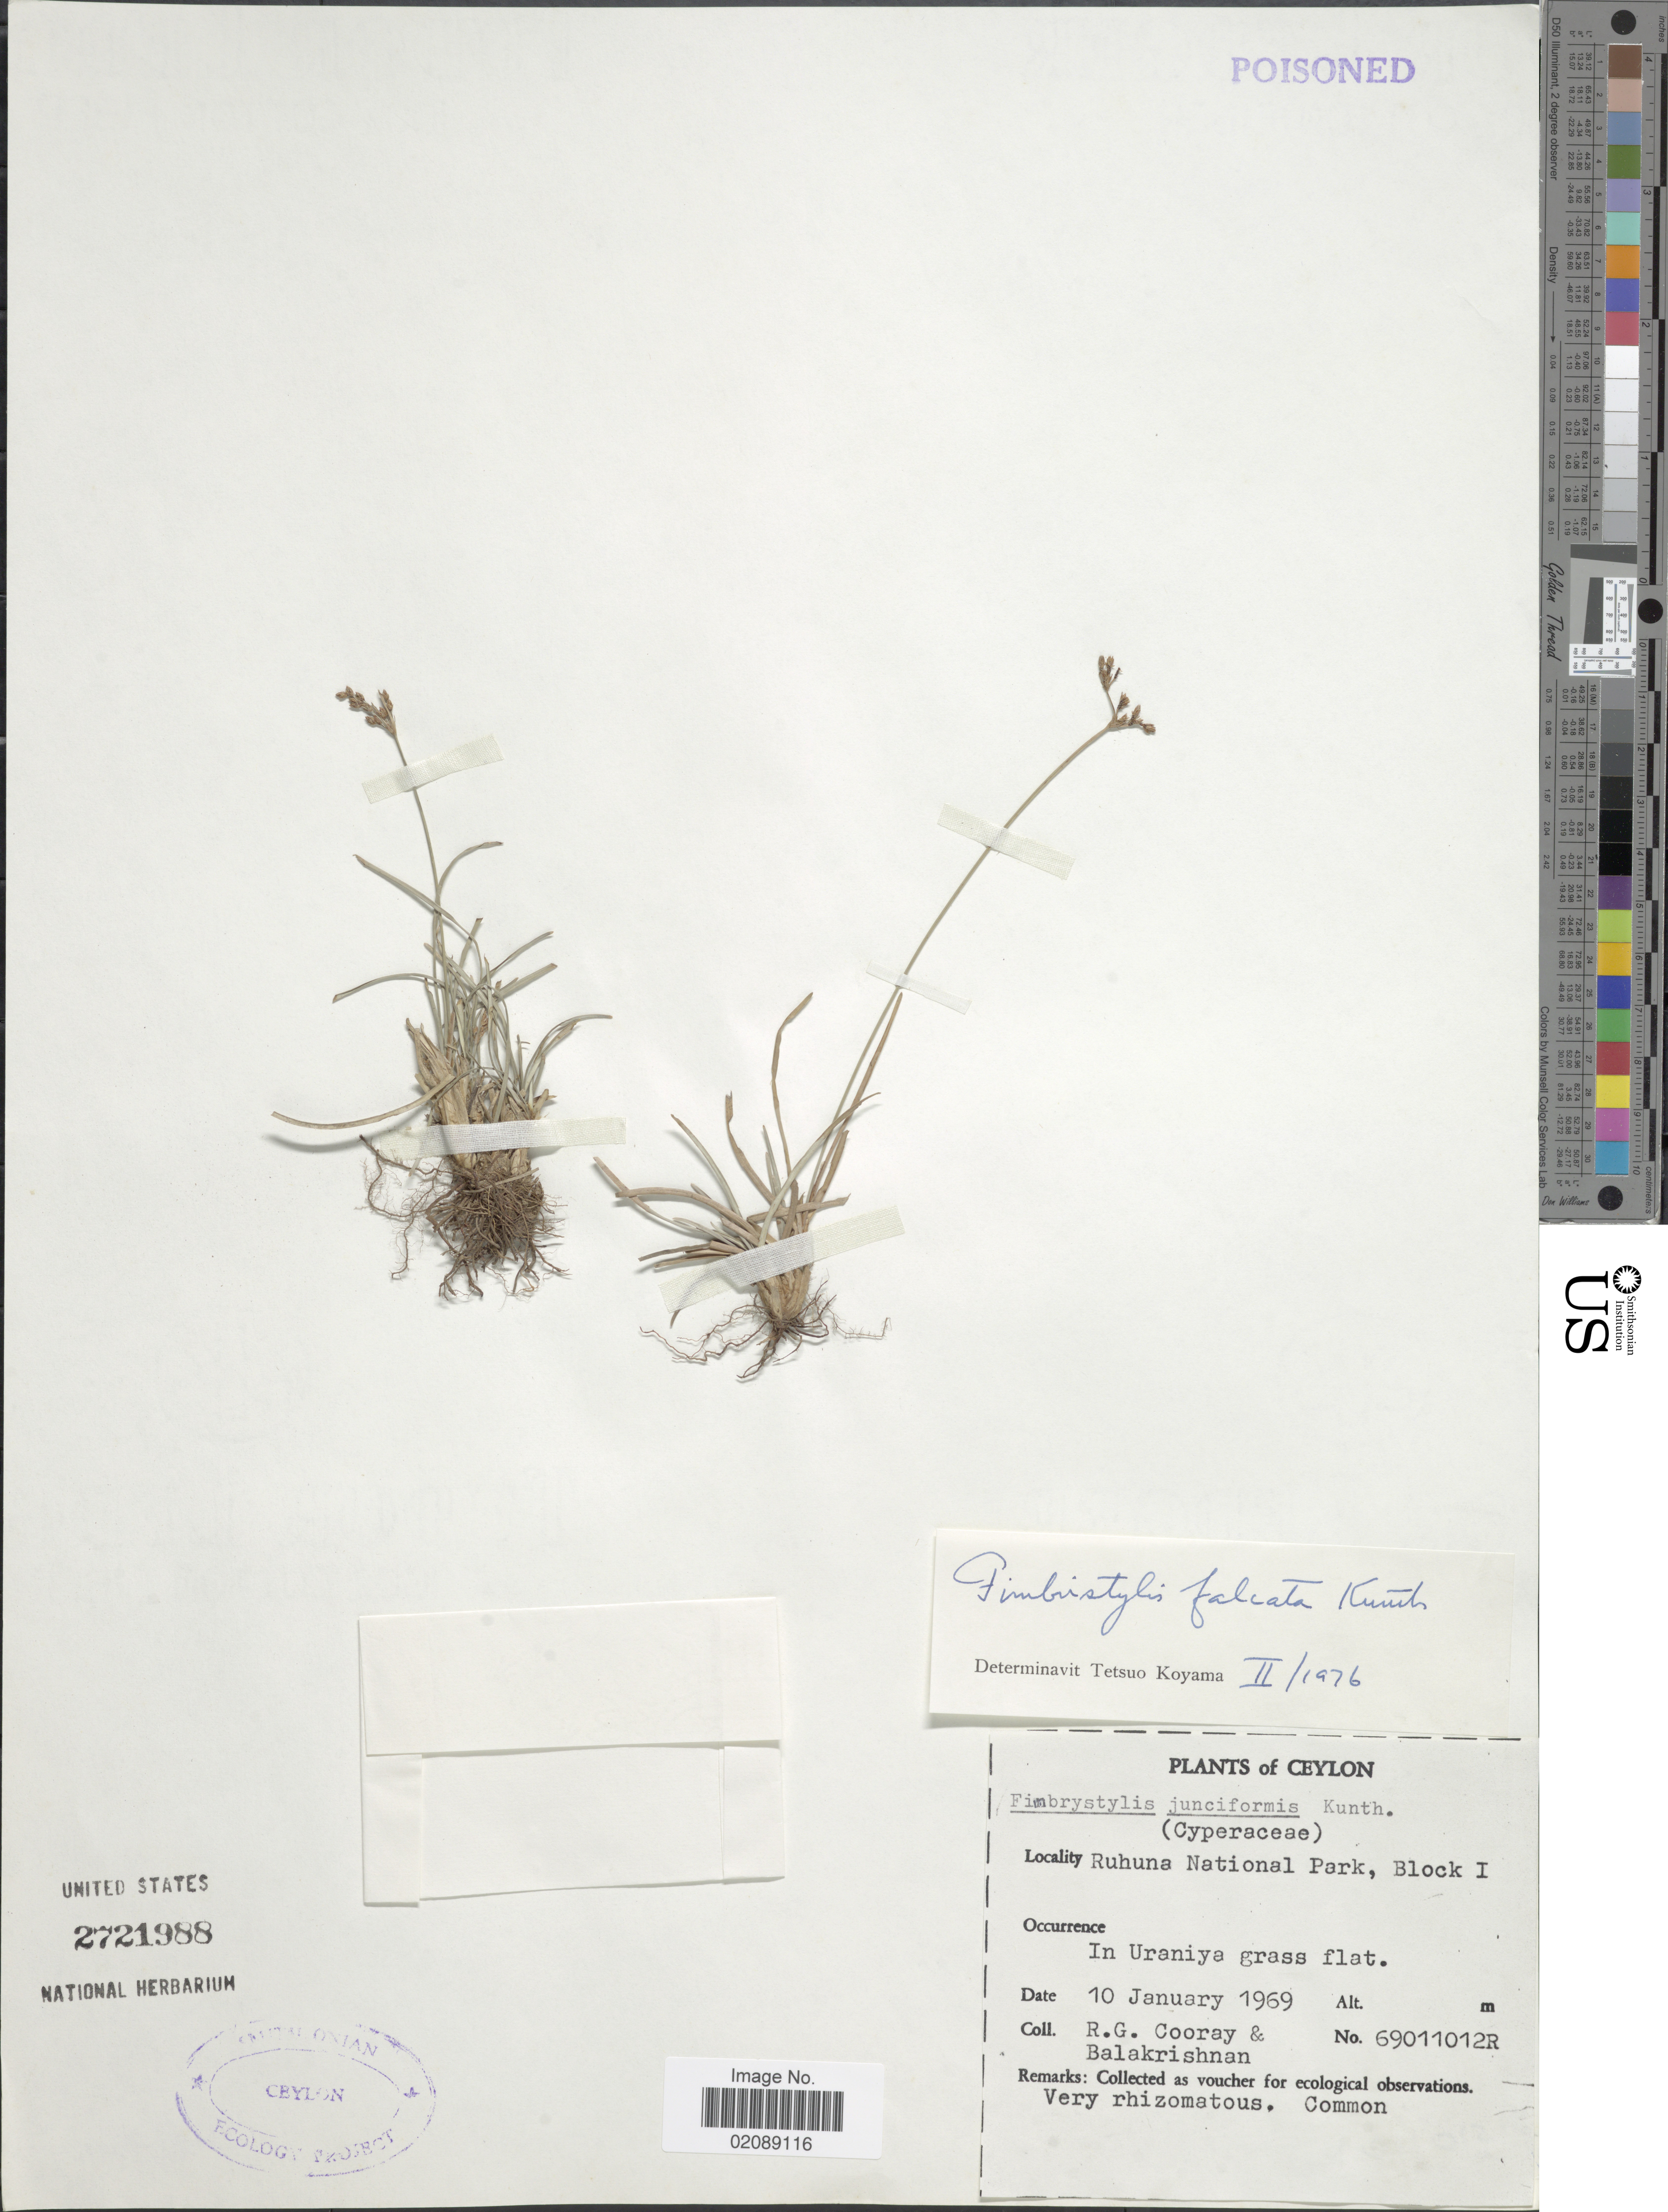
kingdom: Plantae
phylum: Tracheophyta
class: Liliopsida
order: Poales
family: Cyperaceae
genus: Fimbristylis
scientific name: Fimbristylis falcata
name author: (Vahl) Kunth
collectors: R. Cooray & N. Balakrishnan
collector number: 69011012R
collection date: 1969-01-10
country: Sri Lanka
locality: Ceylon, Ruhuna National Park, Block I, In Uraniya grass flat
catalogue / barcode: US 2721988